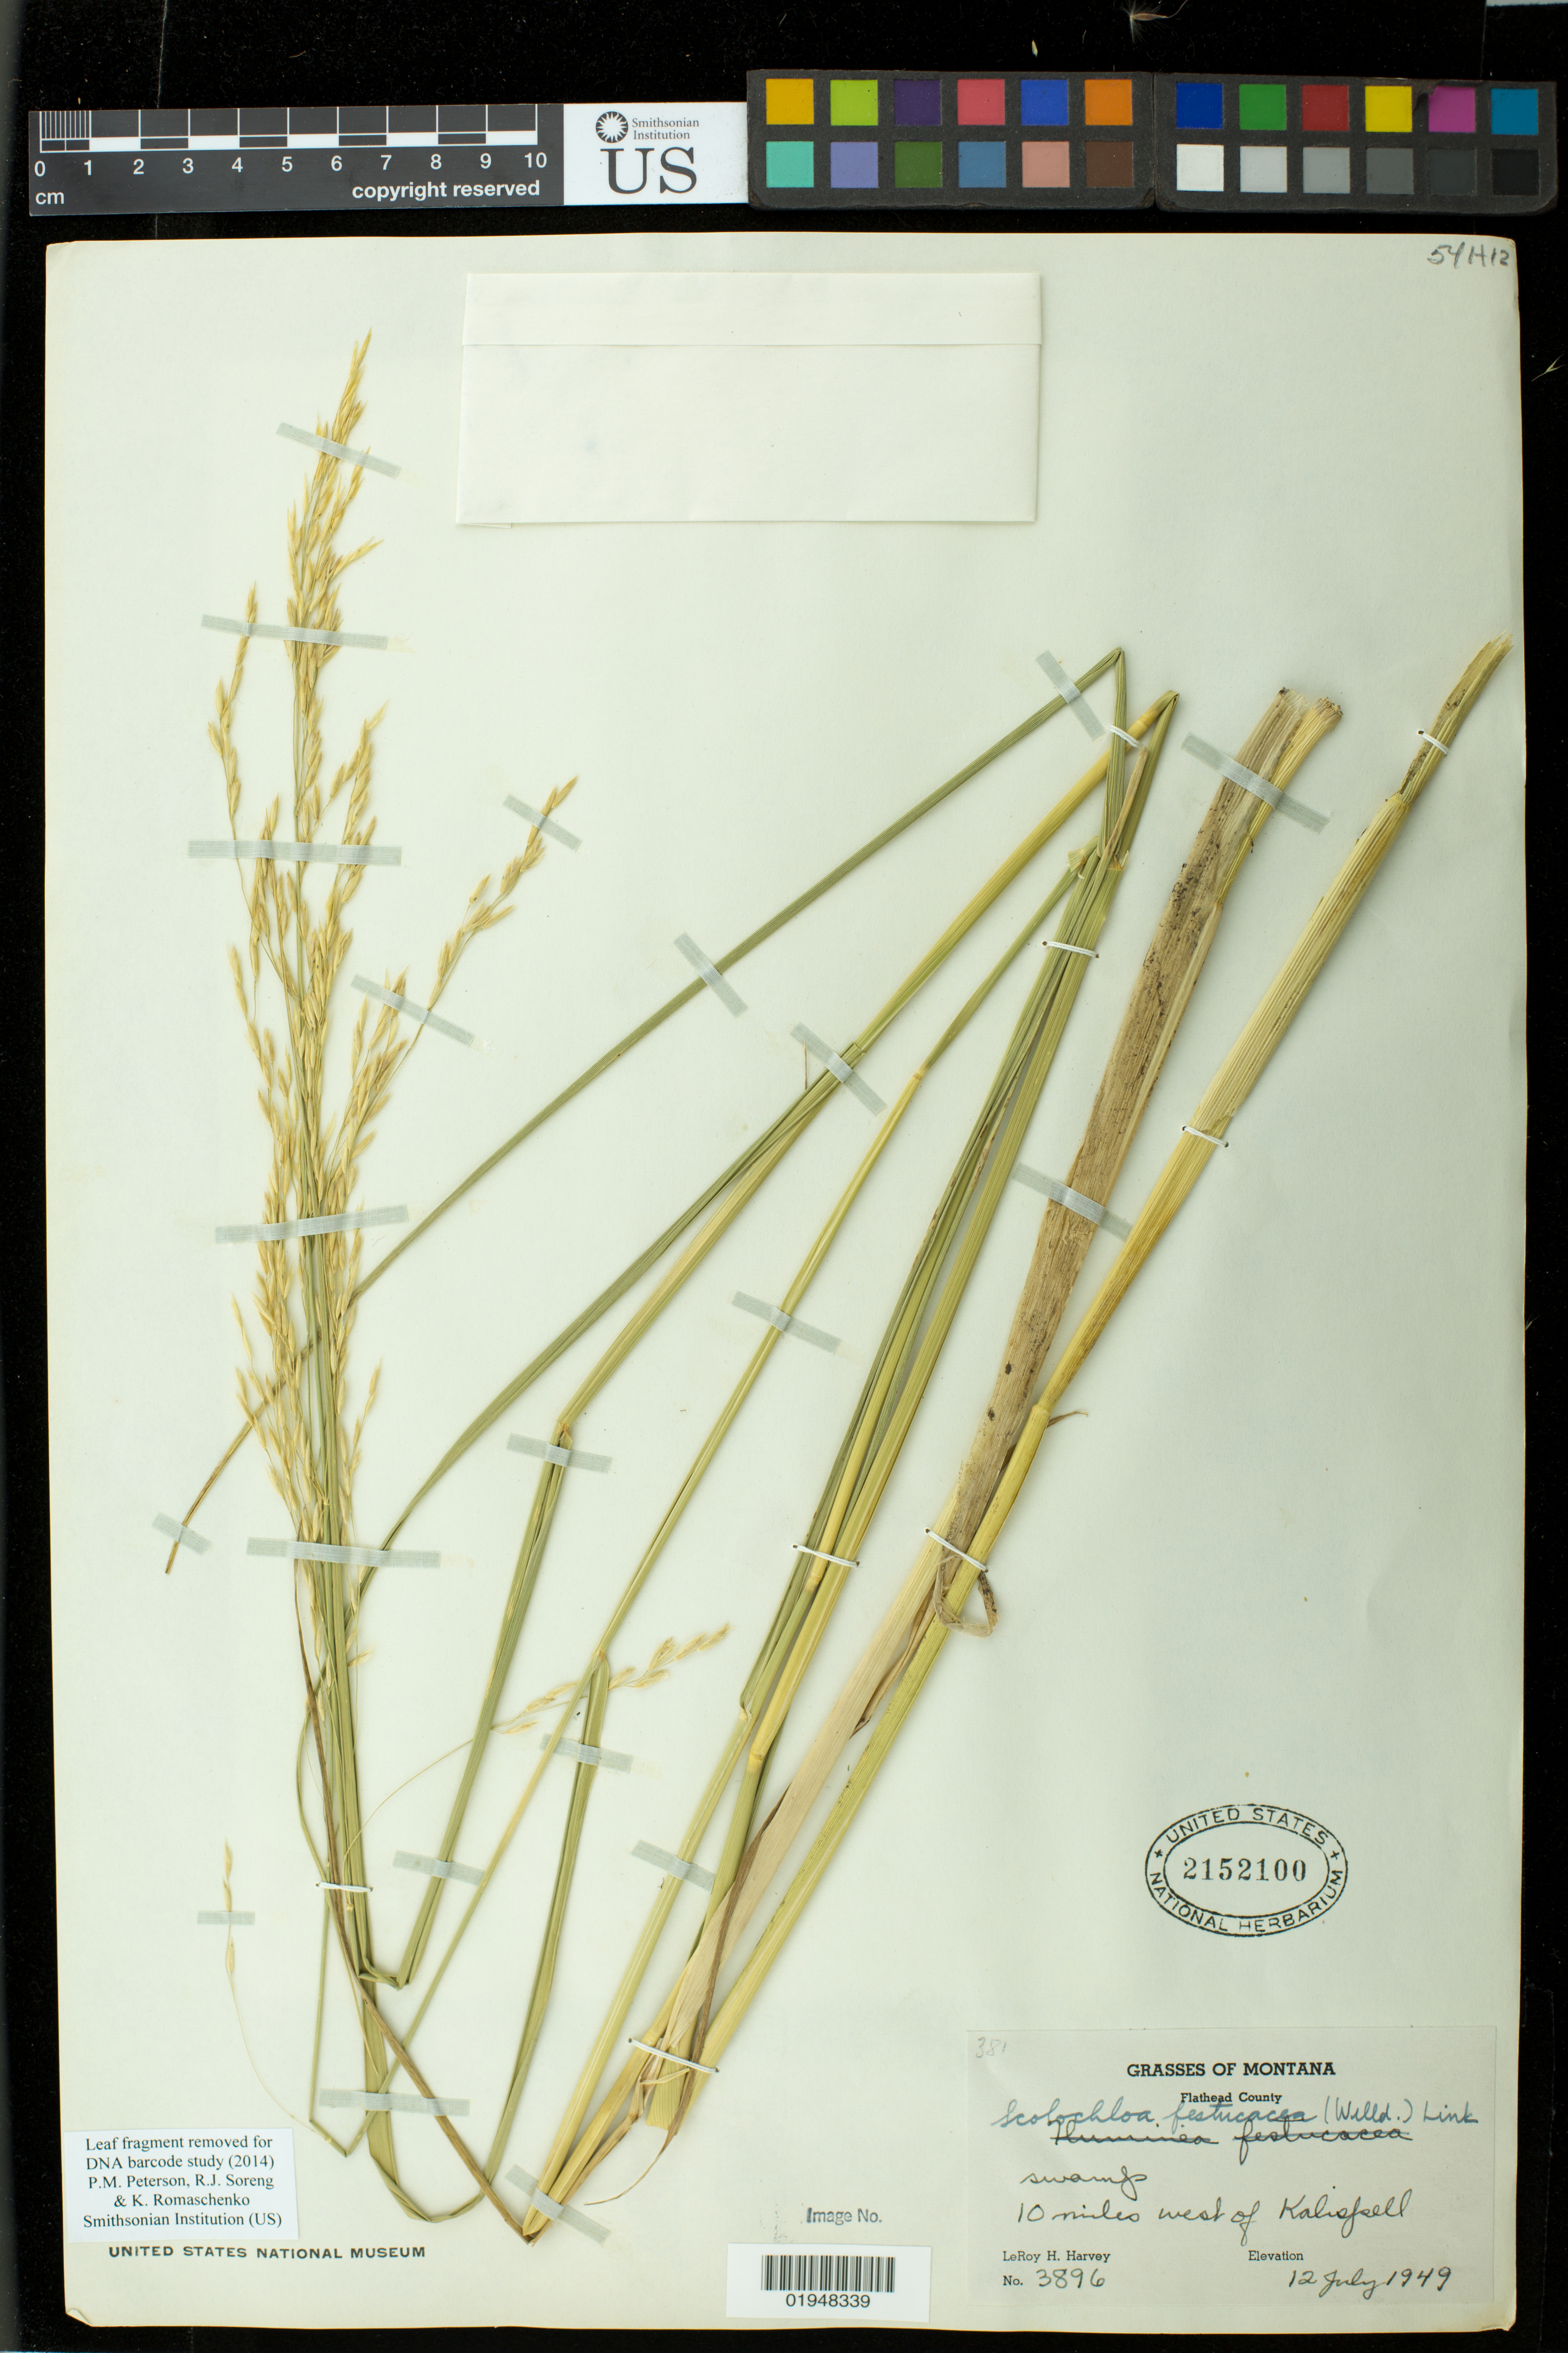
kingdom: Plantae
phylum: Tracheophyta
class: Liliopsida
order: Poales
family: Poaceae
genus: Scolochloa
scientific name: Scolochloa festucacea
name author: (Willd.) Link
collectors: L. H. Harvey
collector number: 3896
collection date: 1949-07-12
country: United States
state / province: Montana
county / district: Flathead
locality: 10 miles west of Kalispell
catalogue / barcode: US 2152100